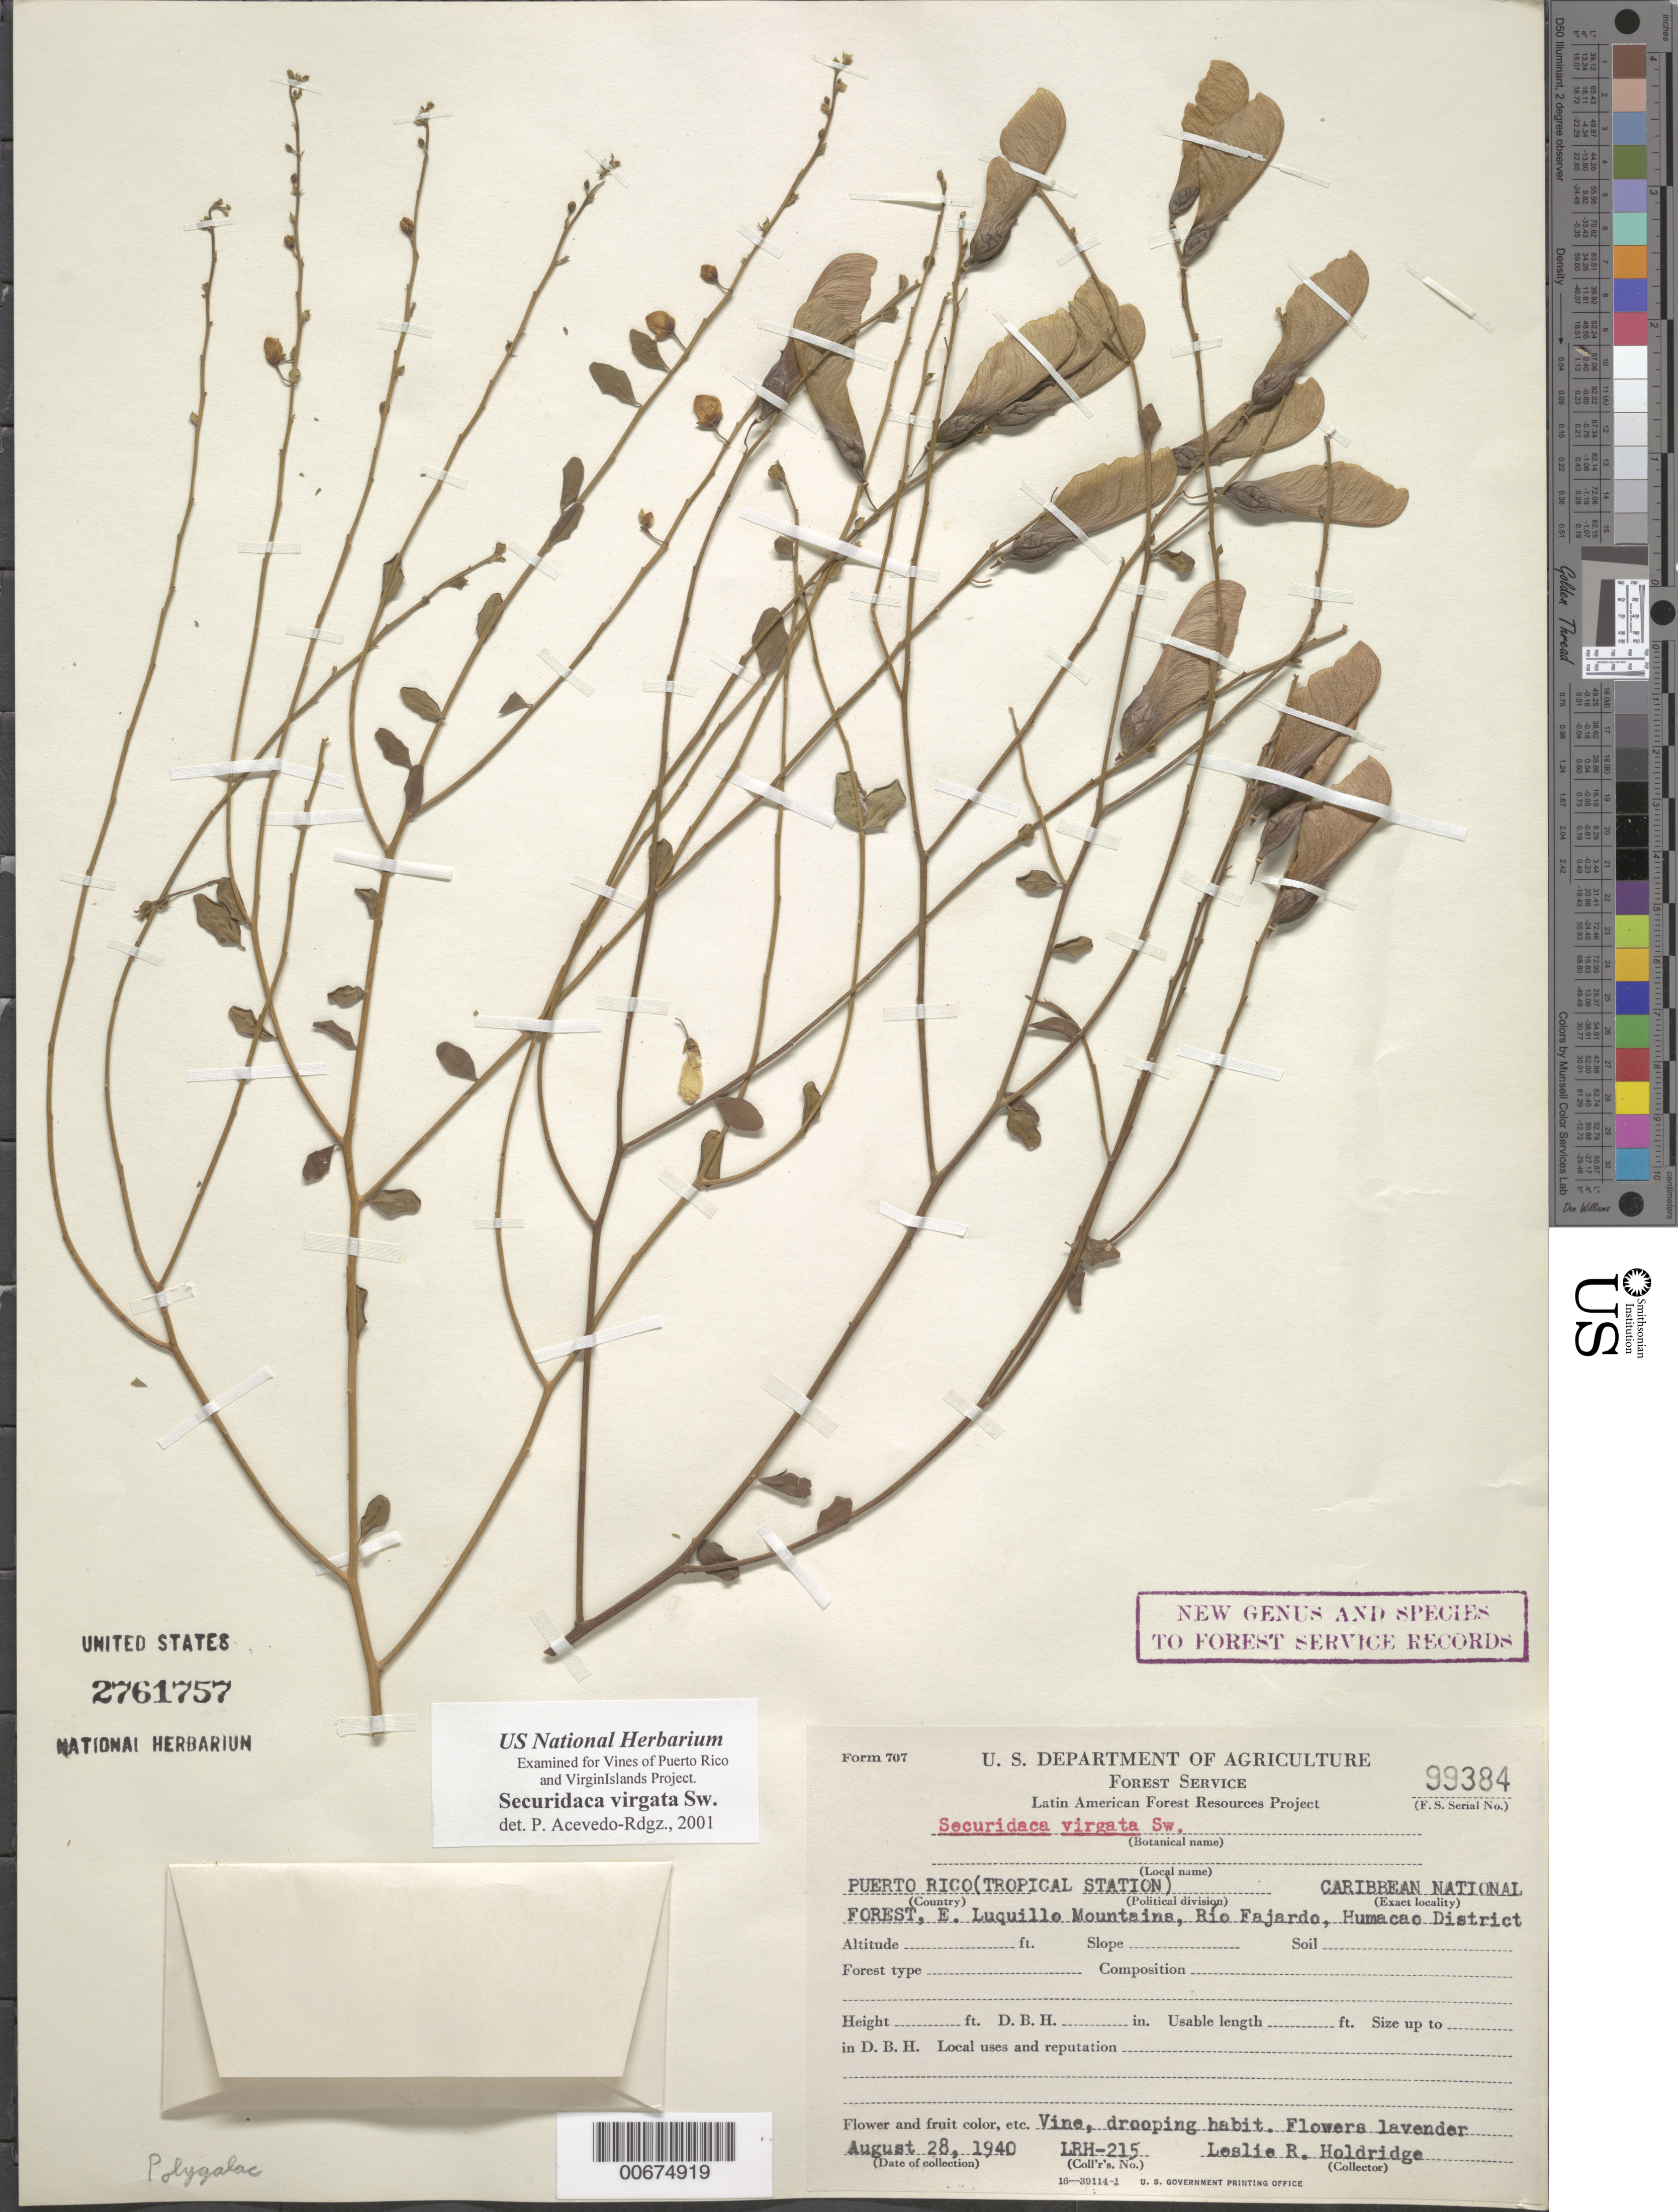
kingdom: Plantae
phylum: Tracheophyta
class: Magnoliopsida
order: Fabales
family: Polygalaceae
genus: Securidaca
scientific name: Securidaca virgata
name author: Sw.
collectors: L. Holdridge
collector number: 215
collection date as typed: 28 Aug 1940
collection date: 1940-08-28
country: Puerto Rico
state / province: Humacao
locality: Caribbean National Forest, east Luquillo Mountains, Rio Fajardo, Humacao District.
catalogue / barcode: US 2761757